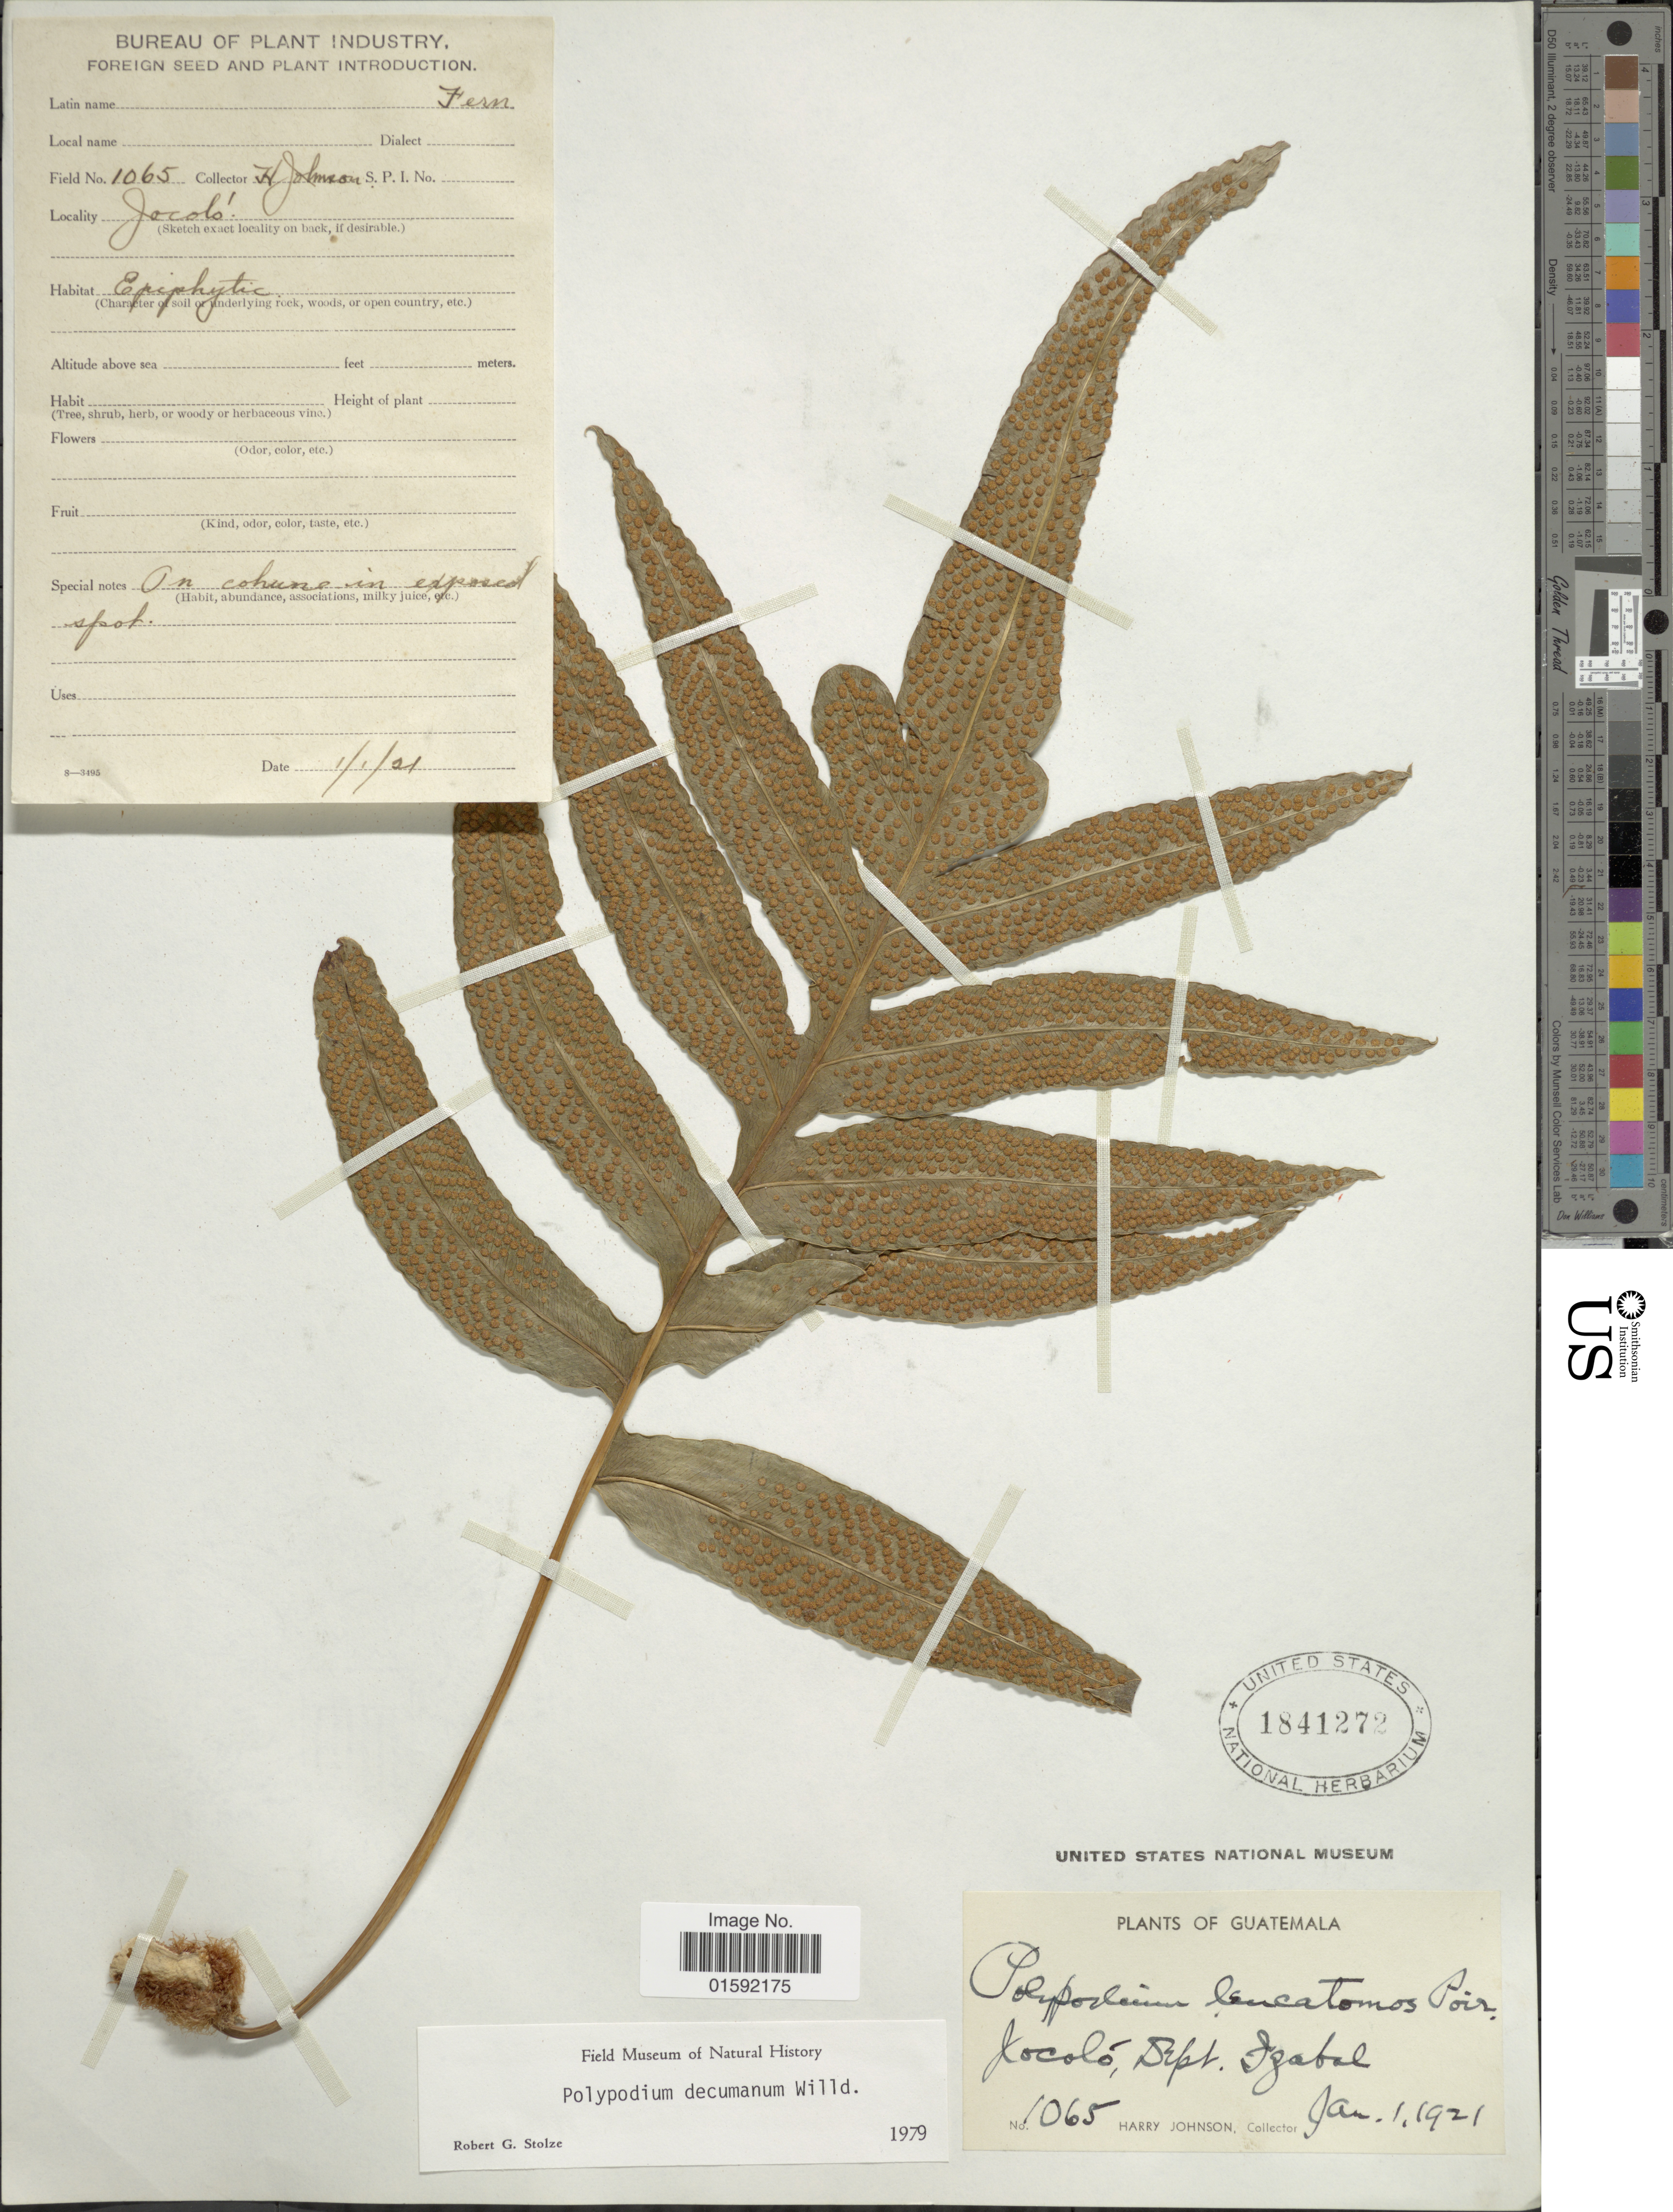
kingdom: Plantae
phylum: Tracheophyta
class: Polypodiopsida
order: Polypodiales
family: Polypodiaceae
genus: Phlebodium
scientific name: Phlebodium decumanum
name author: (Willd.) J. Sm.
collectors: H. Johnson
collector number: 1065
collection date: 1921-01-01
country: Guatemala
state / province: Izabal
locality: Jocolo, Dept. Izabal.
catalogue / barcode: US 1841272